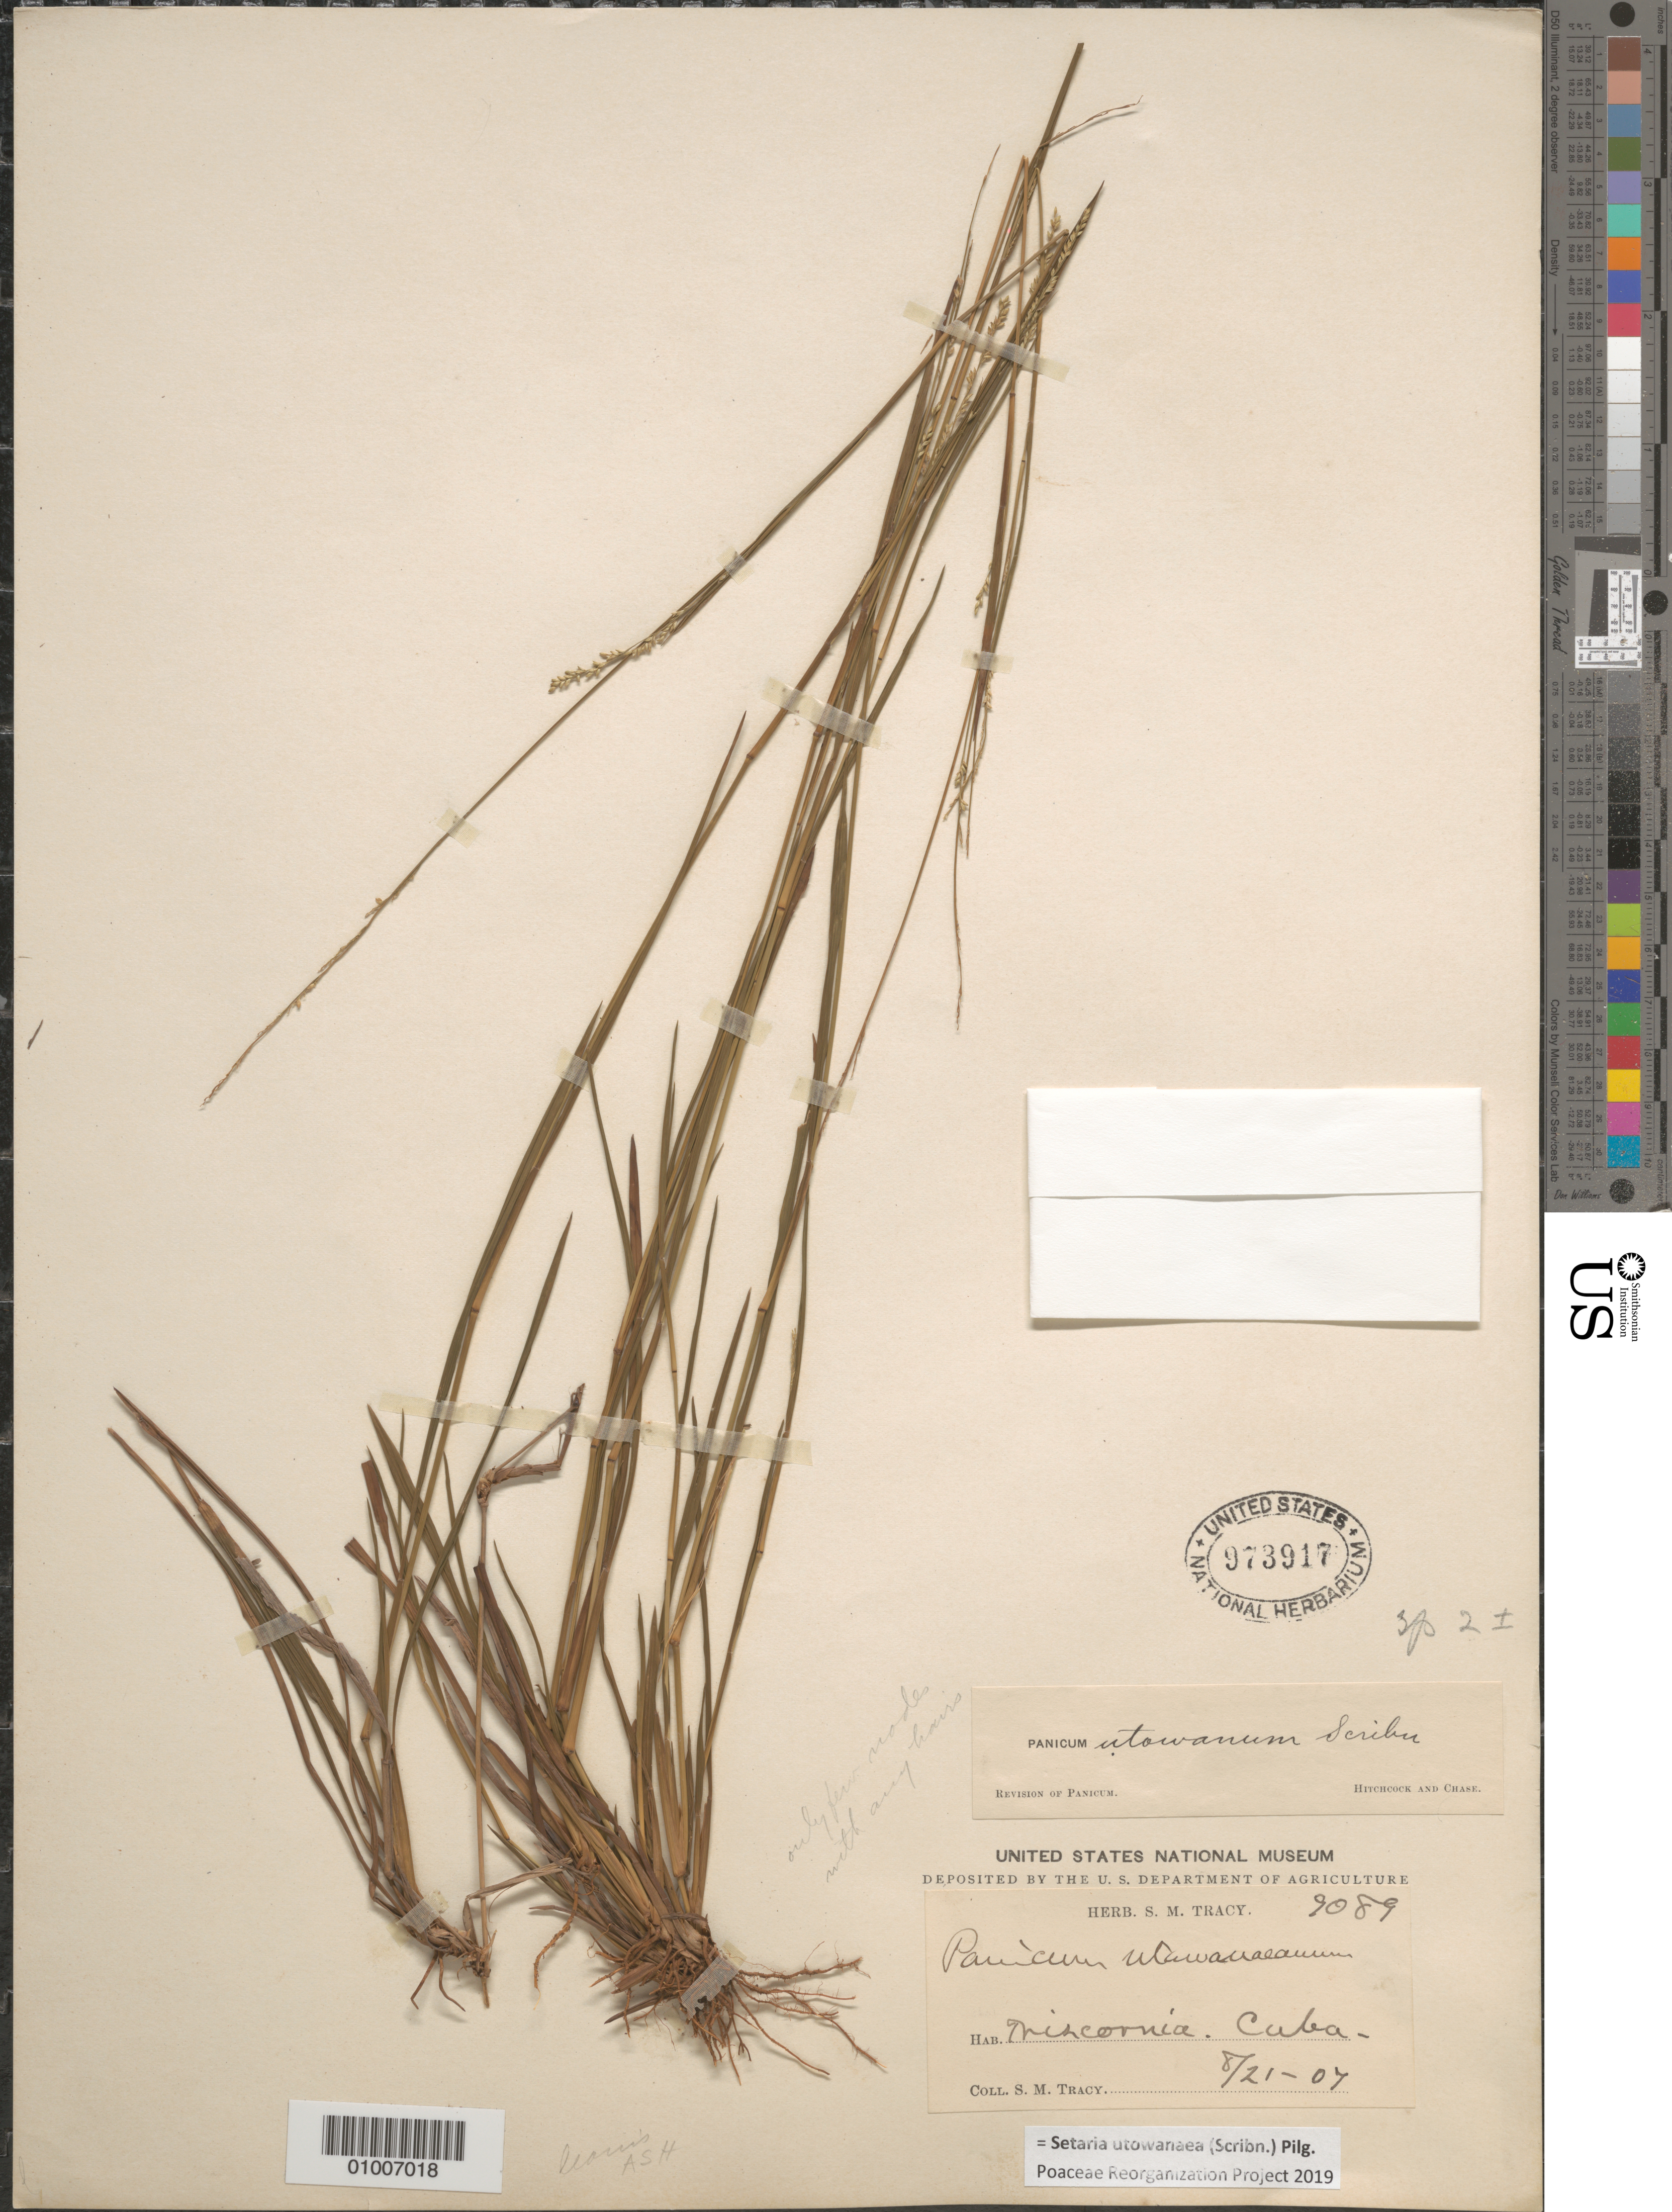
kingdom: Plantae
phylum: Tracheophyta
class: Liliopsida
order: Poales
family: Poaceae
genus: Setaria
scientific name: Setaria utowanaea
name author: (Scribn.) Pilg.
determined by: Poaceae Reorganization Project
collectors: S. M. Tracy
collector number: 9089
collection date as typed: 21 Aug 1907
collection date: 1907-08-21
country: Cuba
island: Cuba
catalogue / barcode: US 973917